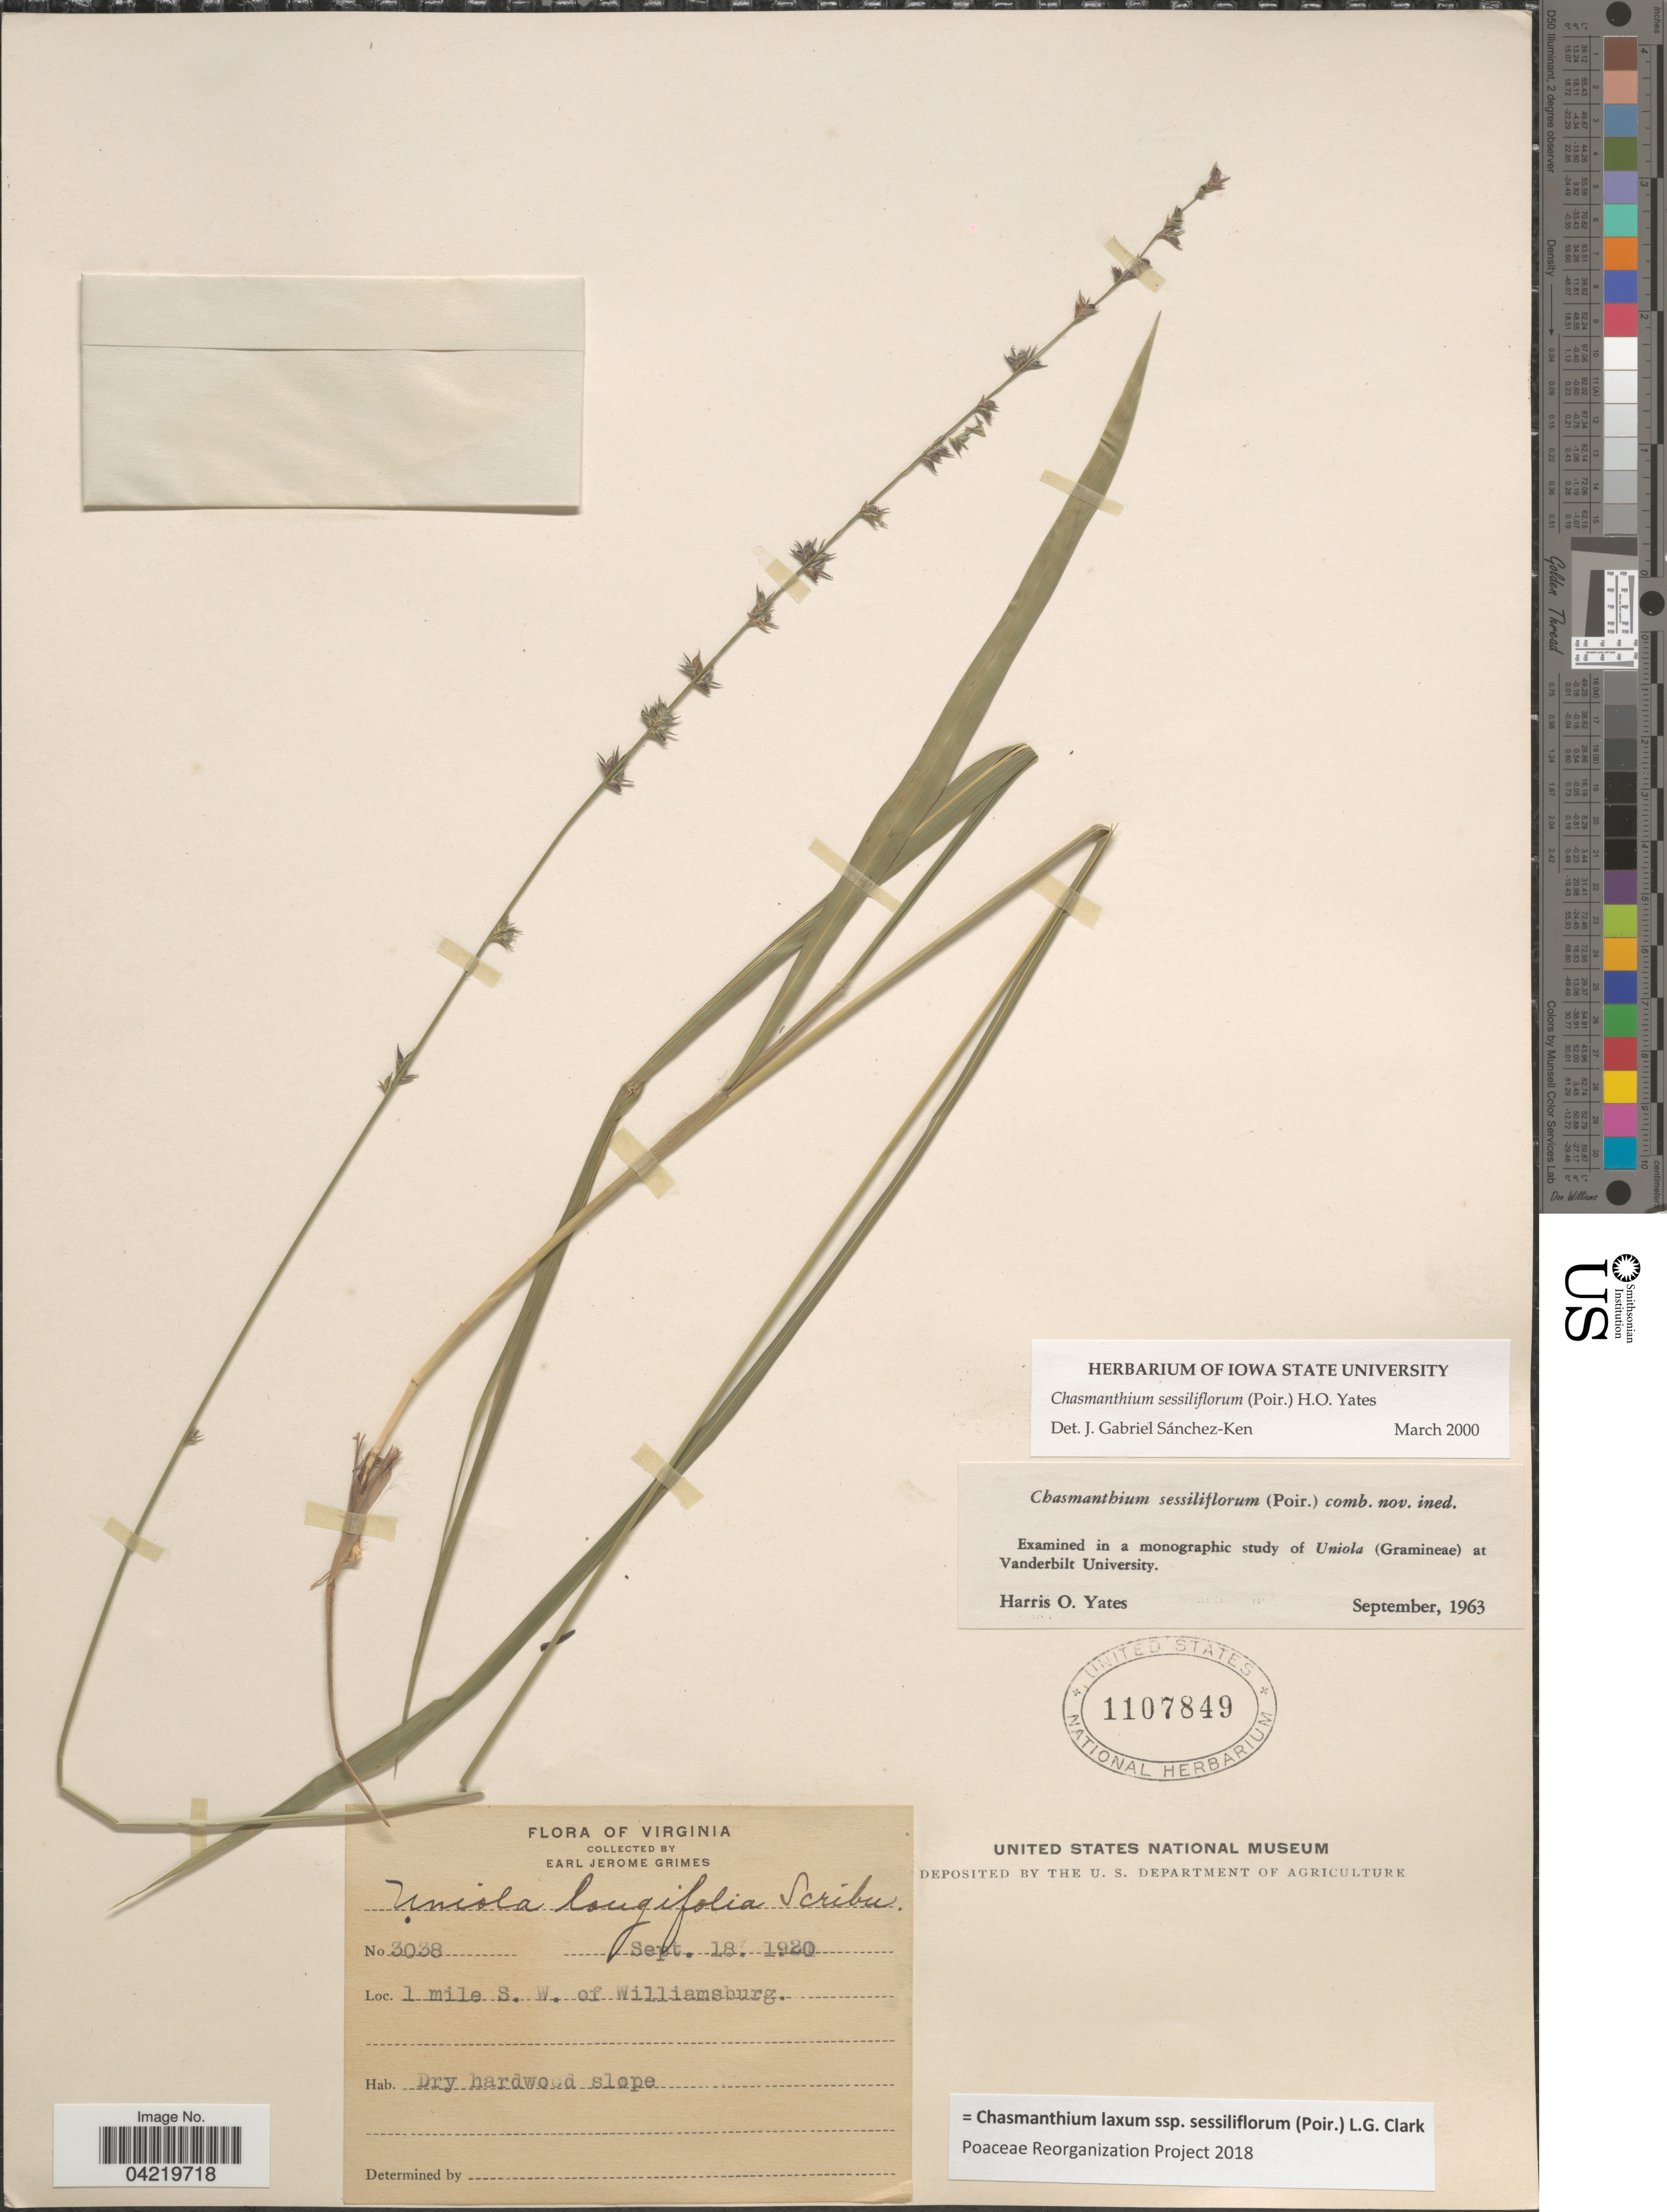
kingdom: Plantae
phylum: Tracheophyta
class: Liliopsida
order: Poales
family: Poaceae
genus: Chasmanthium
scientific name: Chasmanthium laxum subsp. sessiliflorum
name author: (L.) H.O. Yates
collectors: E. J. Grimes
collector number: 3038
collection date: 1920-09-18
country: United States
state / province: Virginia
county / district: City of Williamsburg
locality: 1 mile S.W. of Williamsburg. Dry hardwood slope.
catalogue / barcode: US 1107849